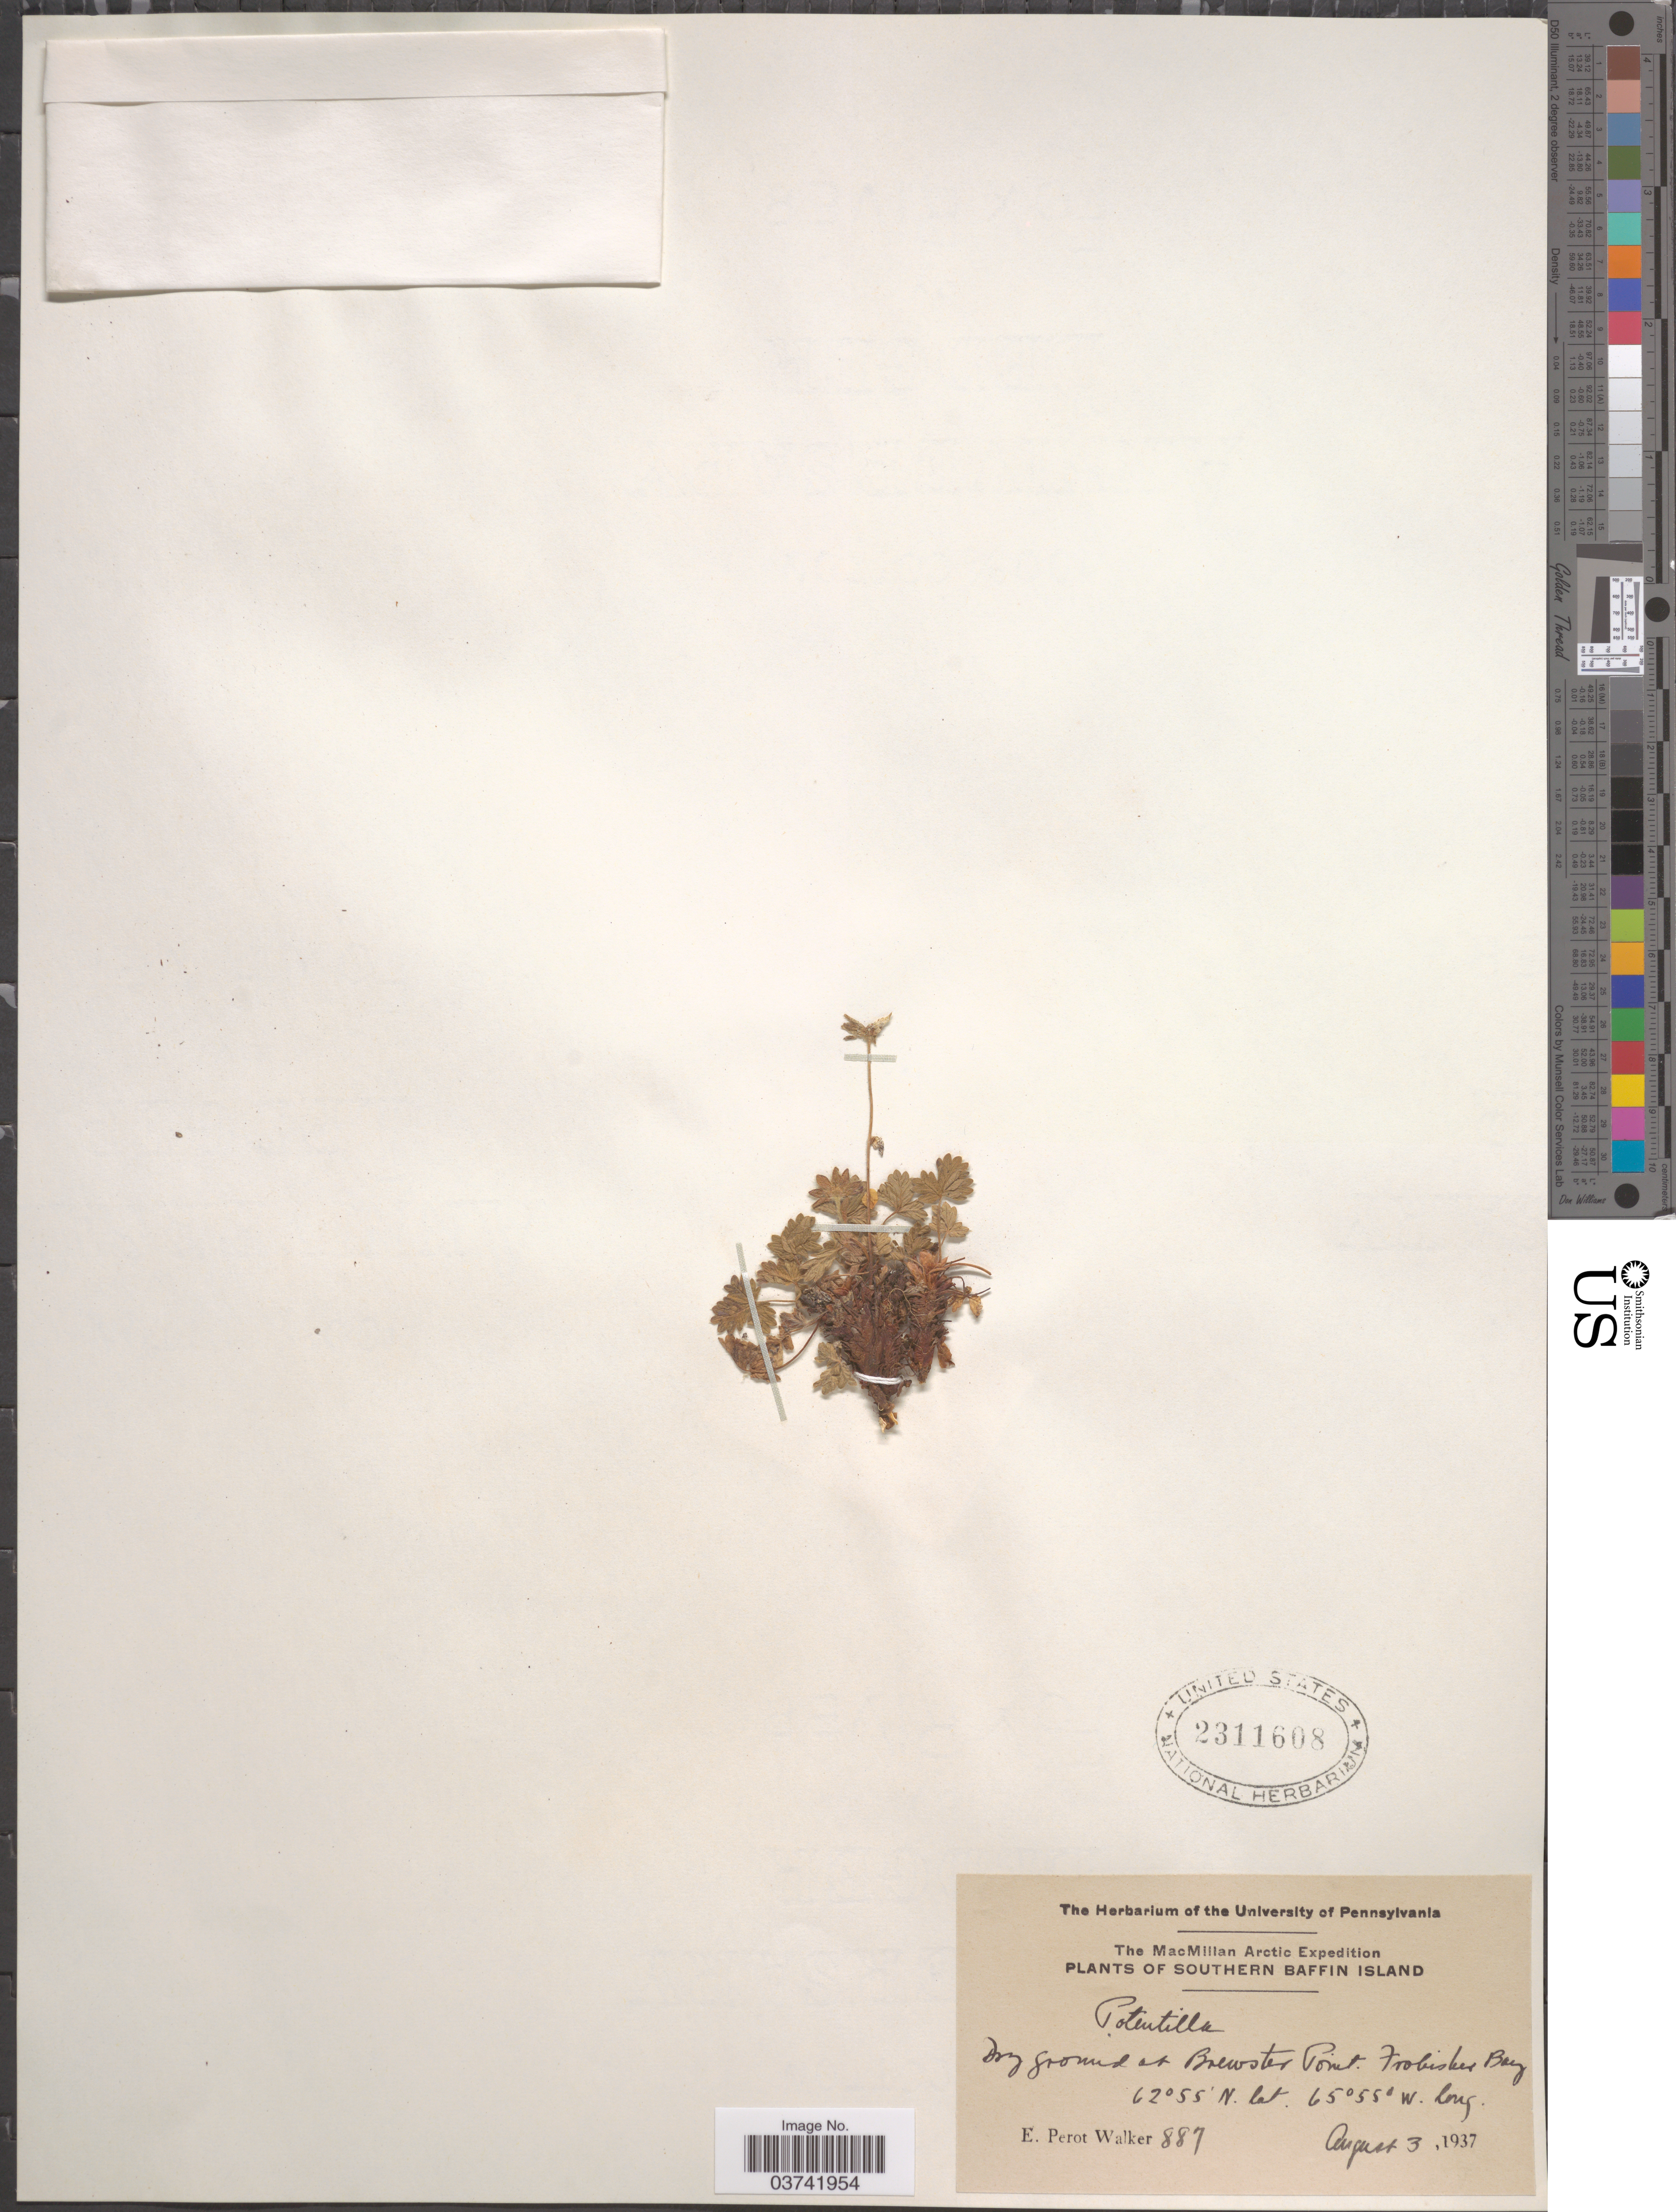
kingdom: Plantae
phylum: Tracheophyta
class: Magnoliopsida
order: Rosales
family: Rosaceae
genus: Potentilla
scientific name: Potentilla sp.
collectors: E. Walker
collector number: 887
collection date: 1937-08-03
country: Canada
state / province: Nunavut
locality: Southern Baffin Island. Dry ground at Brewster Point, Frobisher Bay.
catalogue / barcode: US 2311608